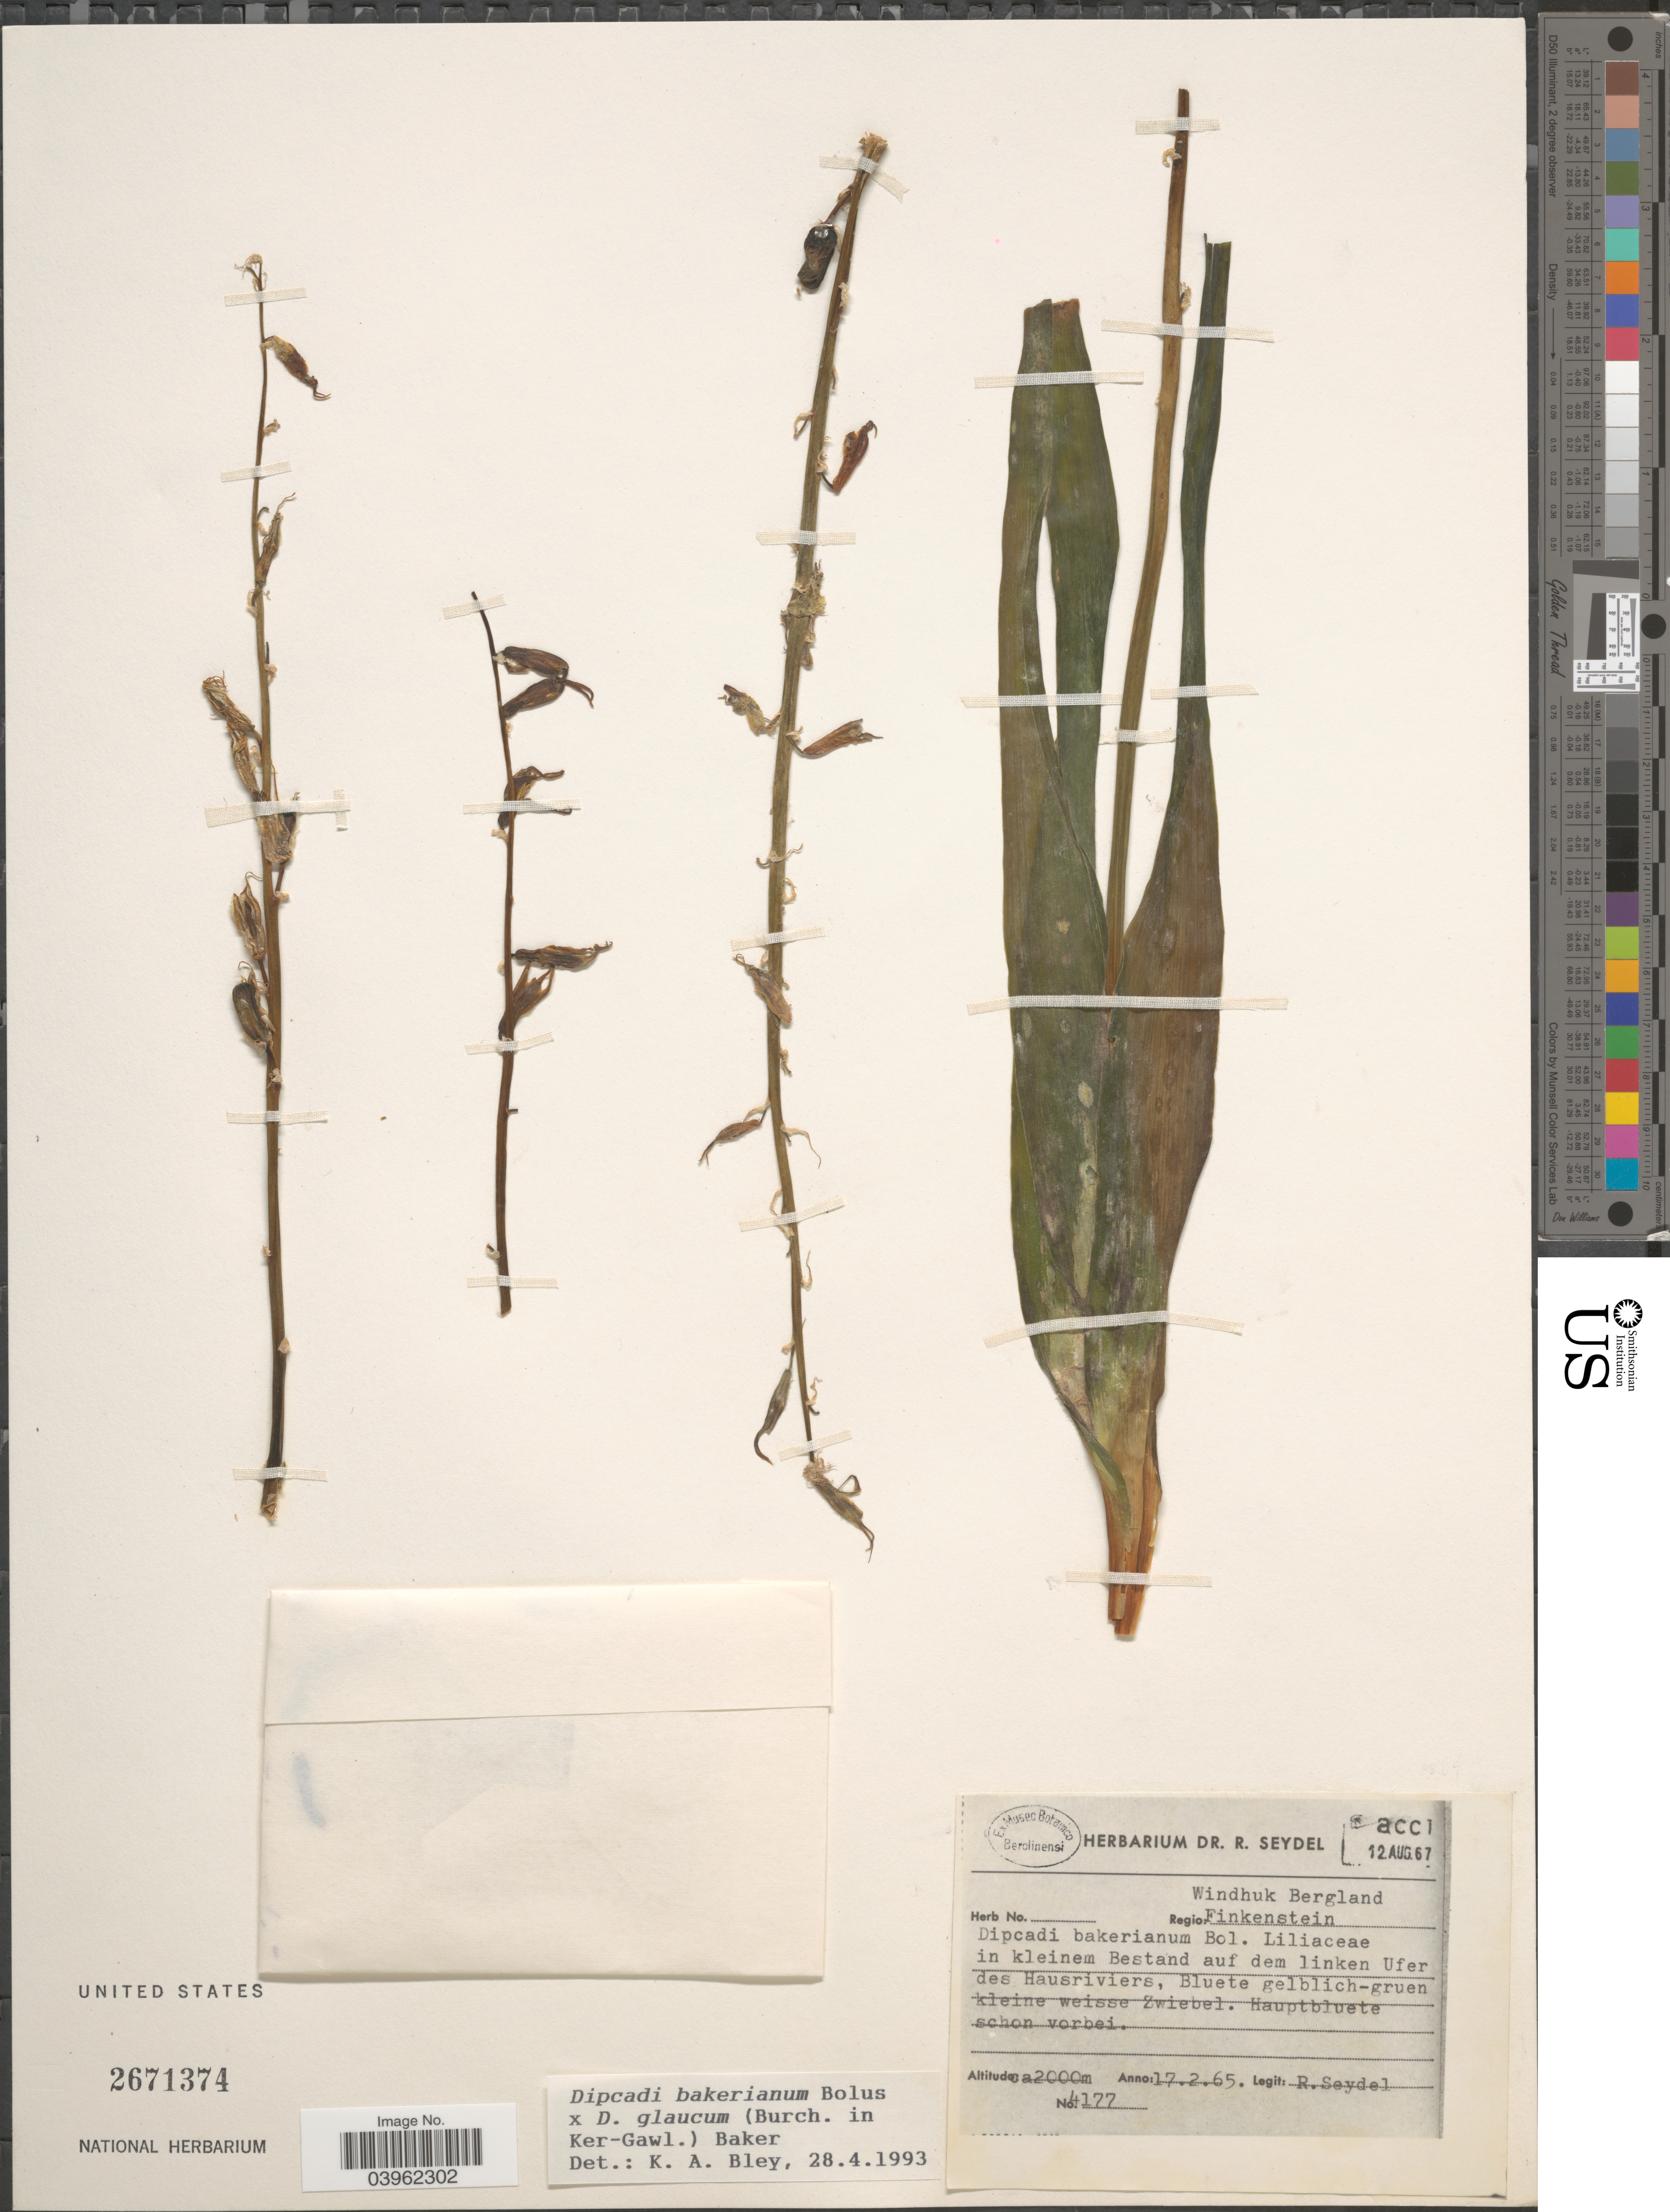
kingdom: Plantae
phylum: Tracheophyta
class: Liliopsida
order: Asparagales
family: Asparagaceae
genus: Dipcadi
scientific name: Dipcadi bakerianum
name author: Bolus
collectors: R. Seydel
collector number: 4177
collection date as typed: Transcribed d/m/y: 17/2/65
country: Namibia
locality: Windhuk Bergland. Regio Finkenstein.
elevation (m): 2000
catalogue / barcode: US 2671374